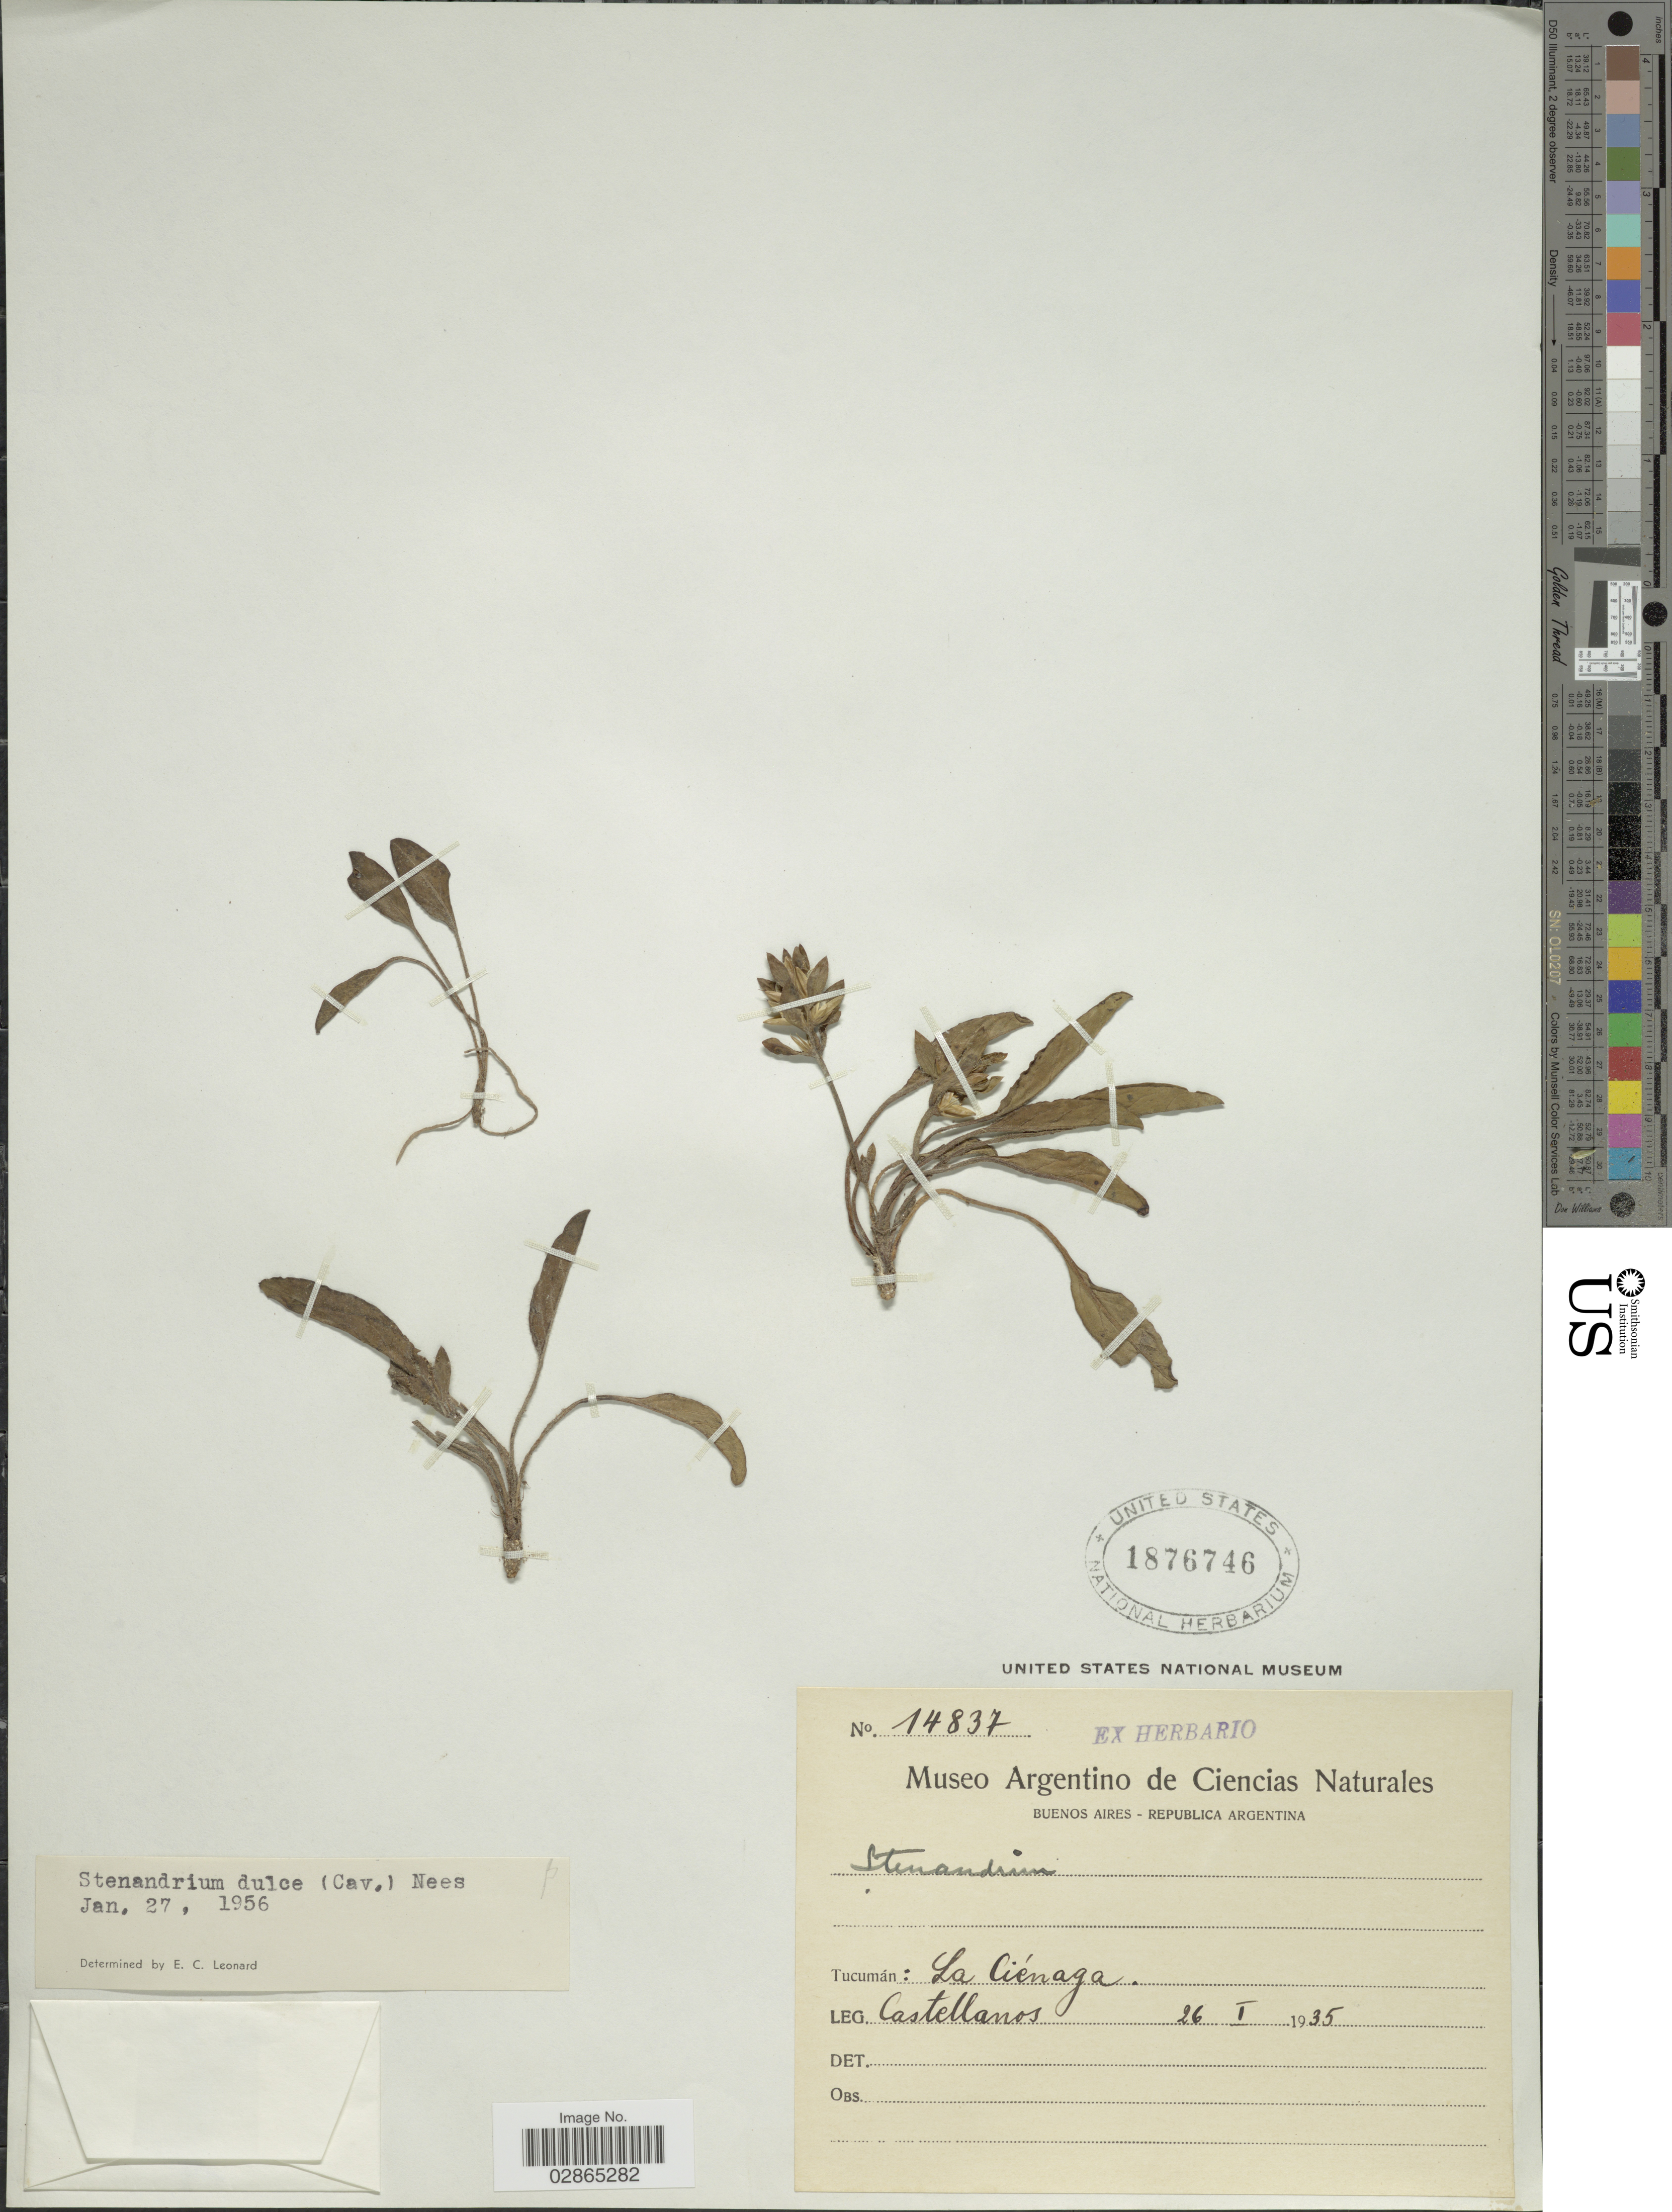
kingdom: Plantae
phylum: Tracheophyta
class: Magnoliopsida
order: Lamiales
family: Acanthaceae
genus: Stenandrium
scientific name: Stenandrium dulce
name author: (Cav.) Nees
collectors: -- Castellanos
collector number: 14837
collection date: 1935-01-26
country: Argentina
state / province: Tucuman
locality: La Ciénaga.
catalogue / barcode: US 1876746